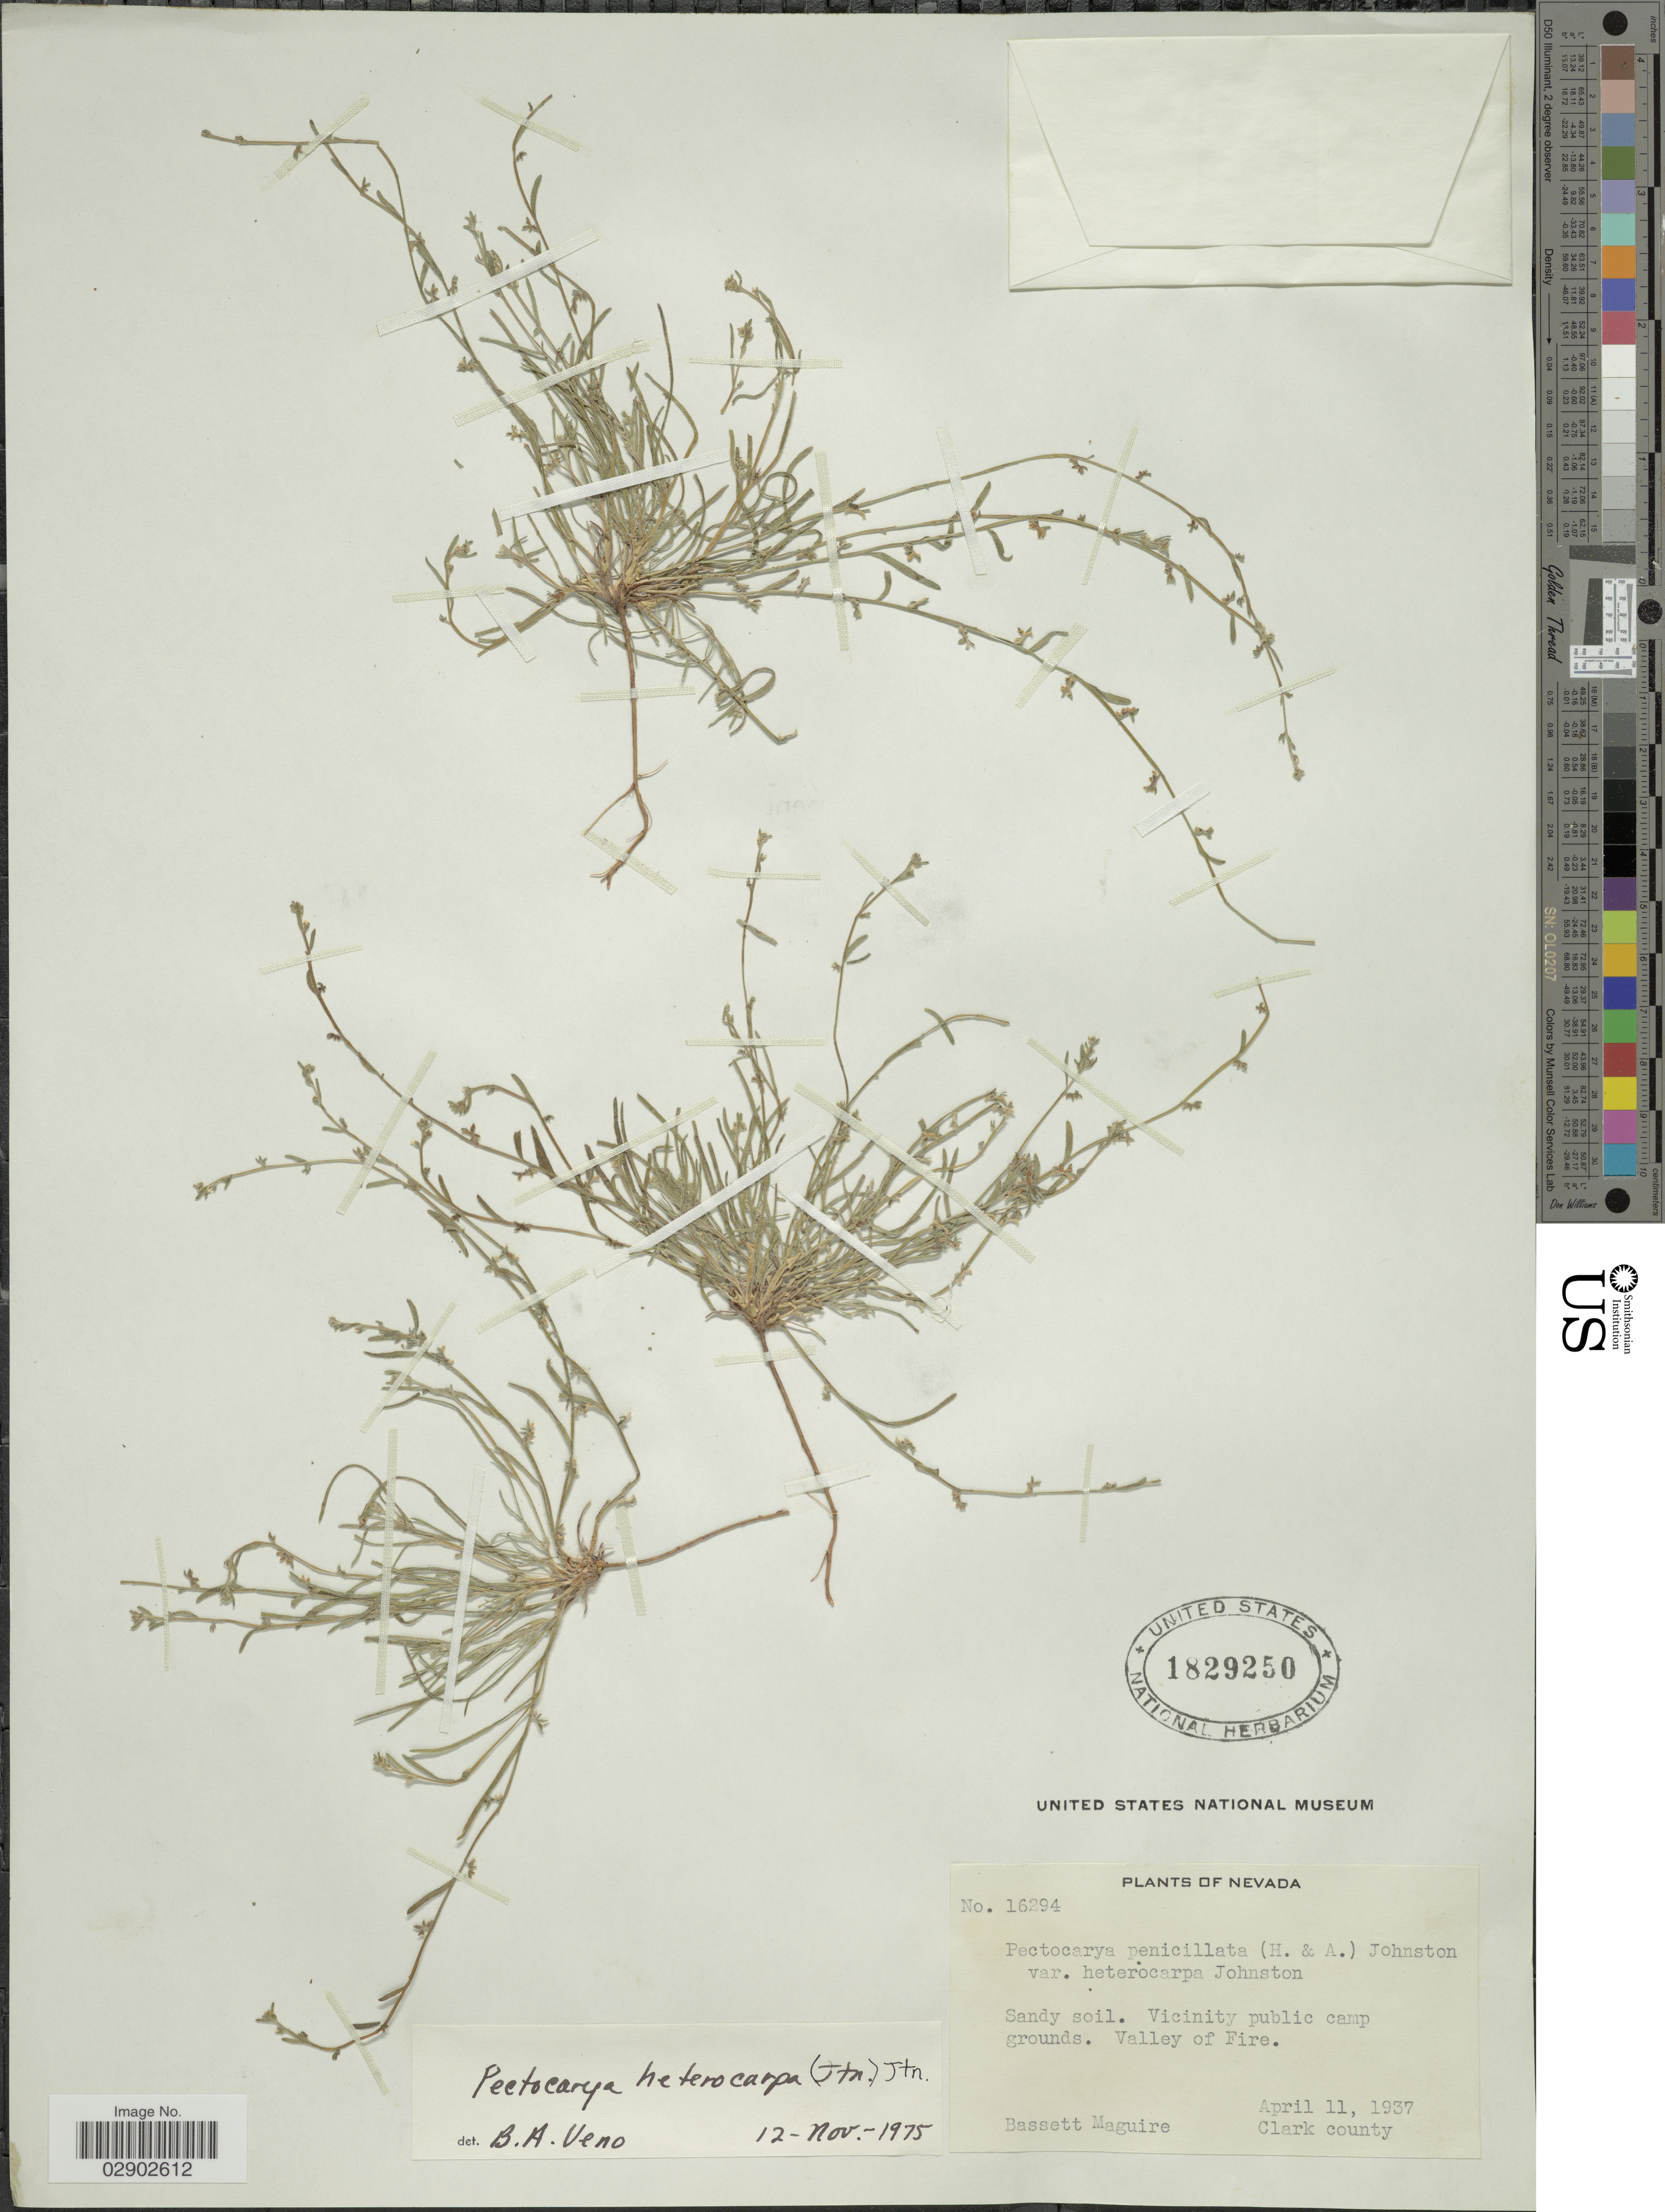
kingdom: Plantae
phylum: Tracheophyta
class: Magnoliopsida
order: Boraginales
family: Boraginaceae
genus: Pectocarya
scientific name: Pectocarya heterocarpa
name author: (I.M. Johnst.) I.M. Johnst.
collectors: B. Maguire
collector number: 16294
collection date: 1937-04-11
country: United States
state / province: Nevada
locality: Vicinity of public camp grounds. Valley of Fire. Clark County.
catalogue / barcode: US 1829250